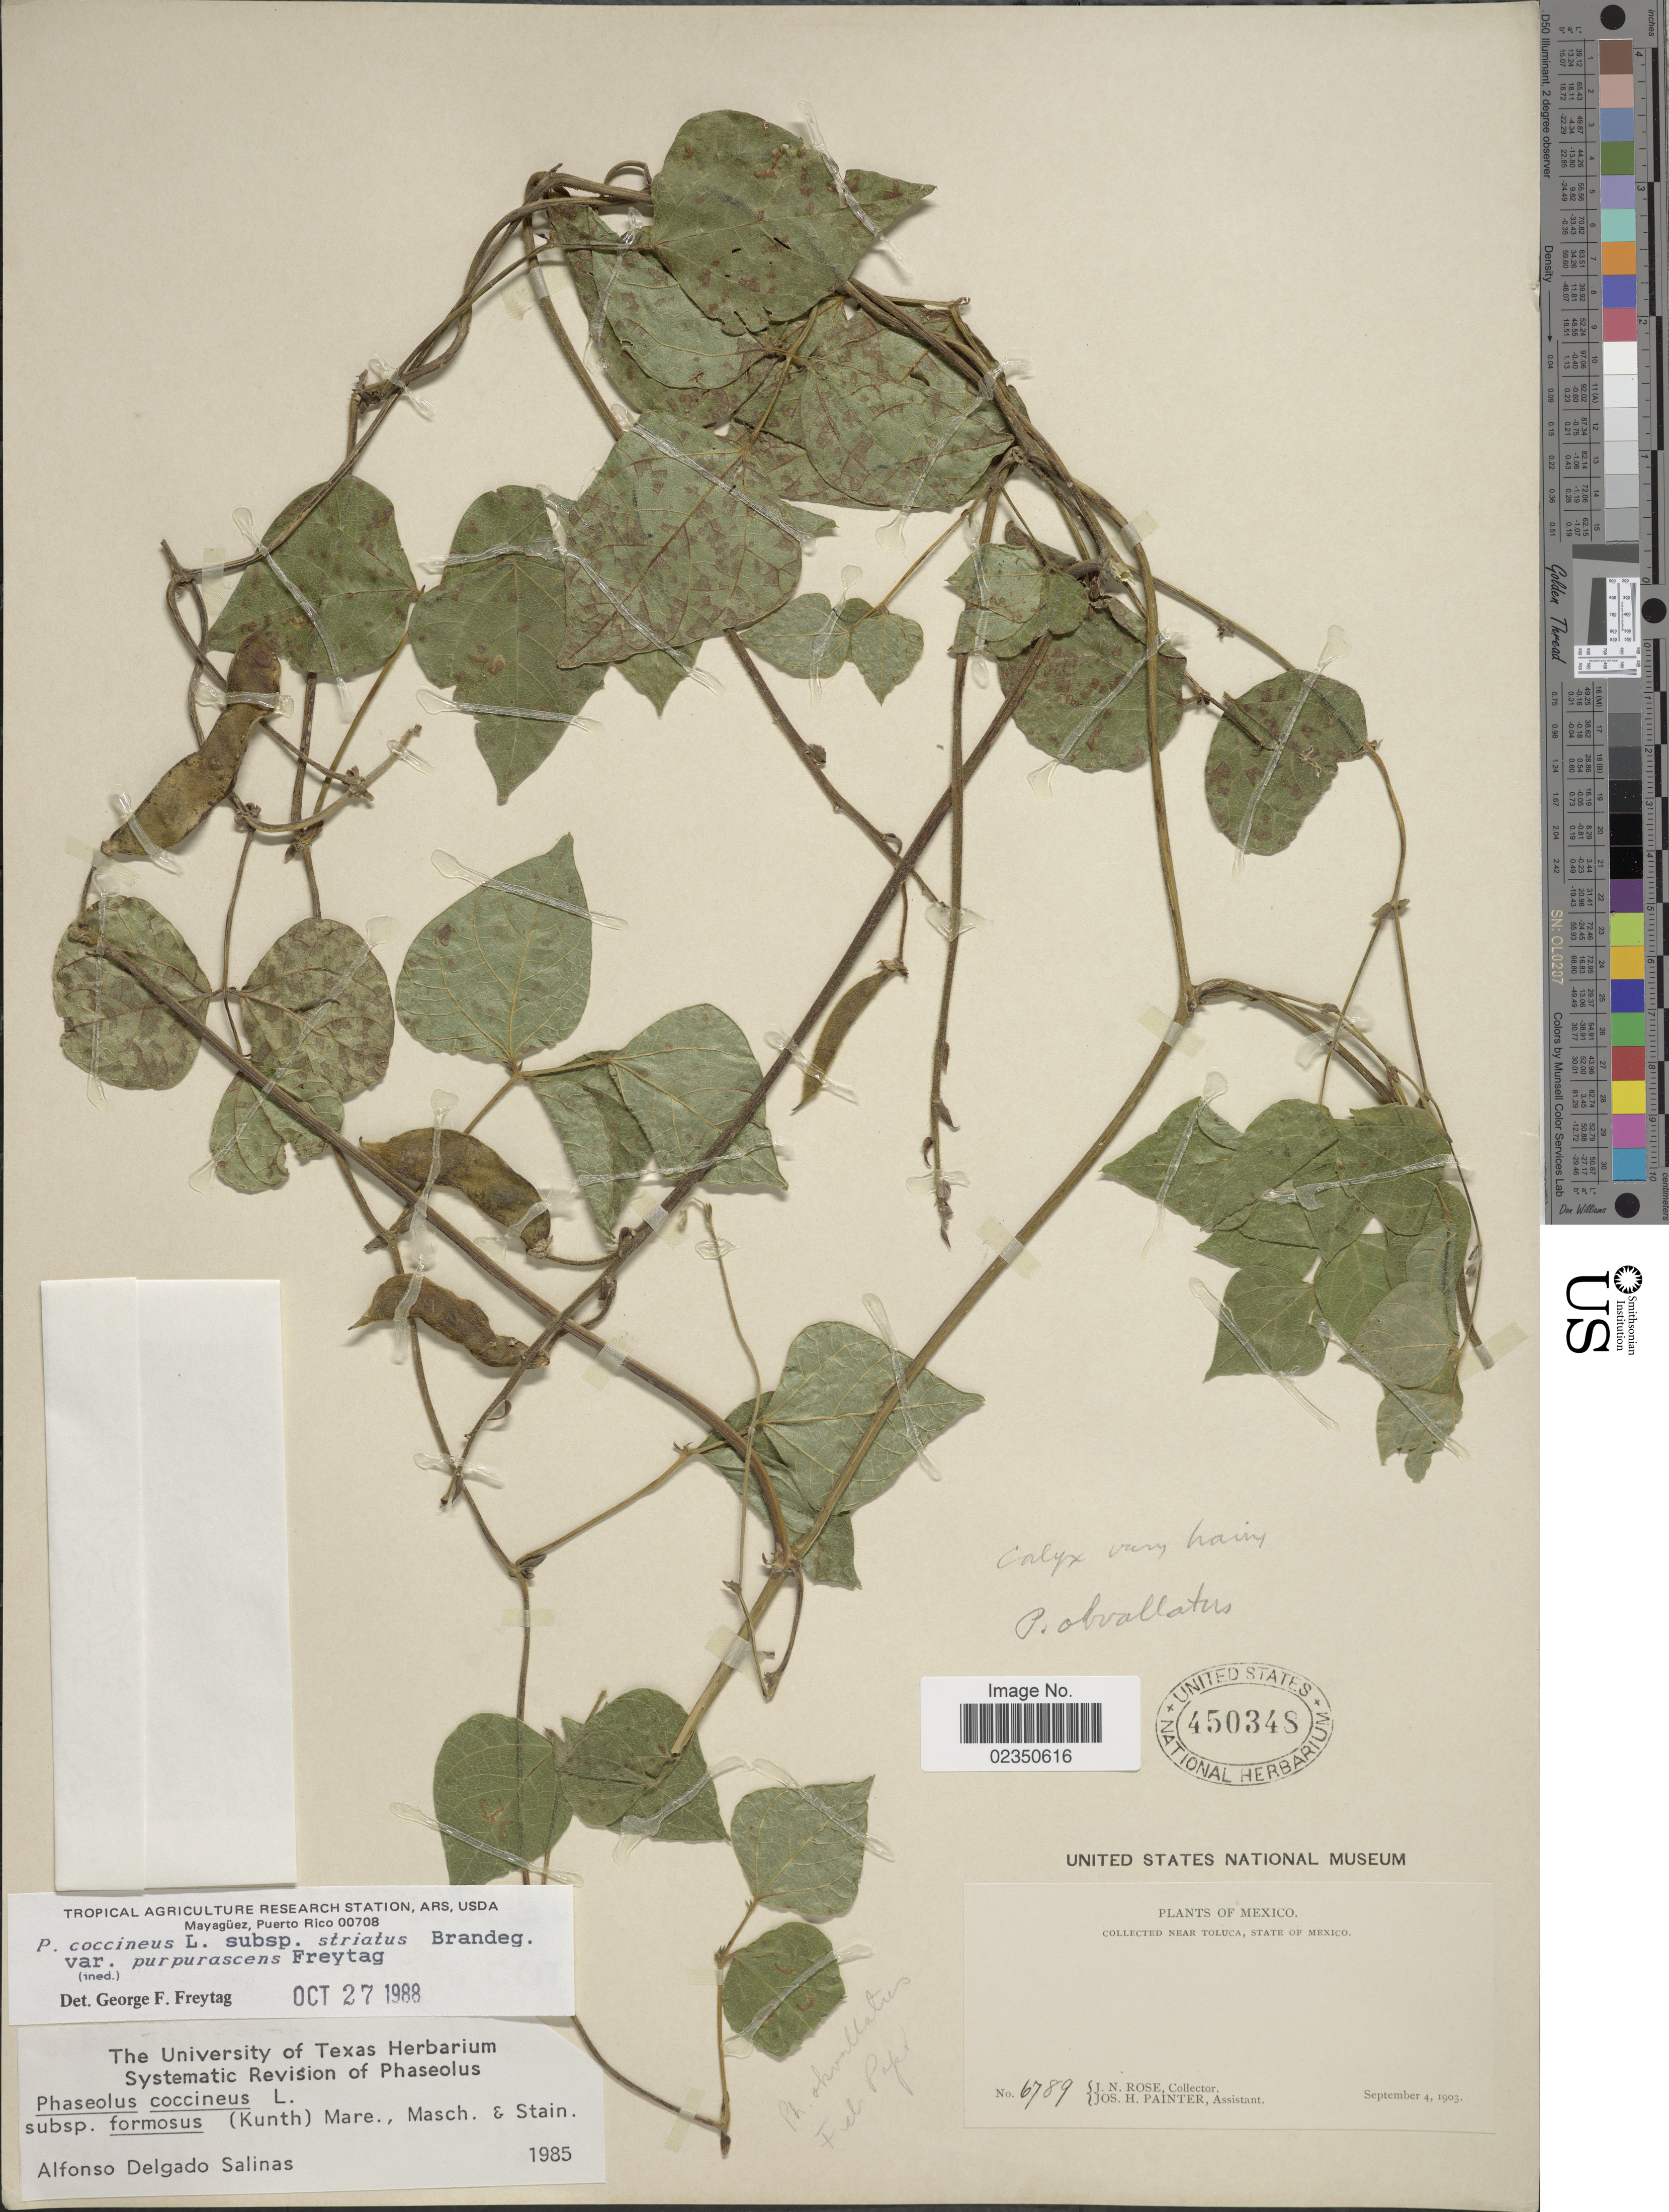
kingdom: Plantae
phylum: Tracheophyta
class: Magnoliopsida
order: Fabales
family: Fabaceae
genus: Phaseolus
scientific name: Phaseolus coccineus var. purpurascens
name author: Freytag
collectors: J. N. Rose & J. H. Painter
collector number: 6789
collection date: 1903-09-04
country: Mexico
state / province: México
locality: Near Toluca.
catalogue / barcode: US 450348